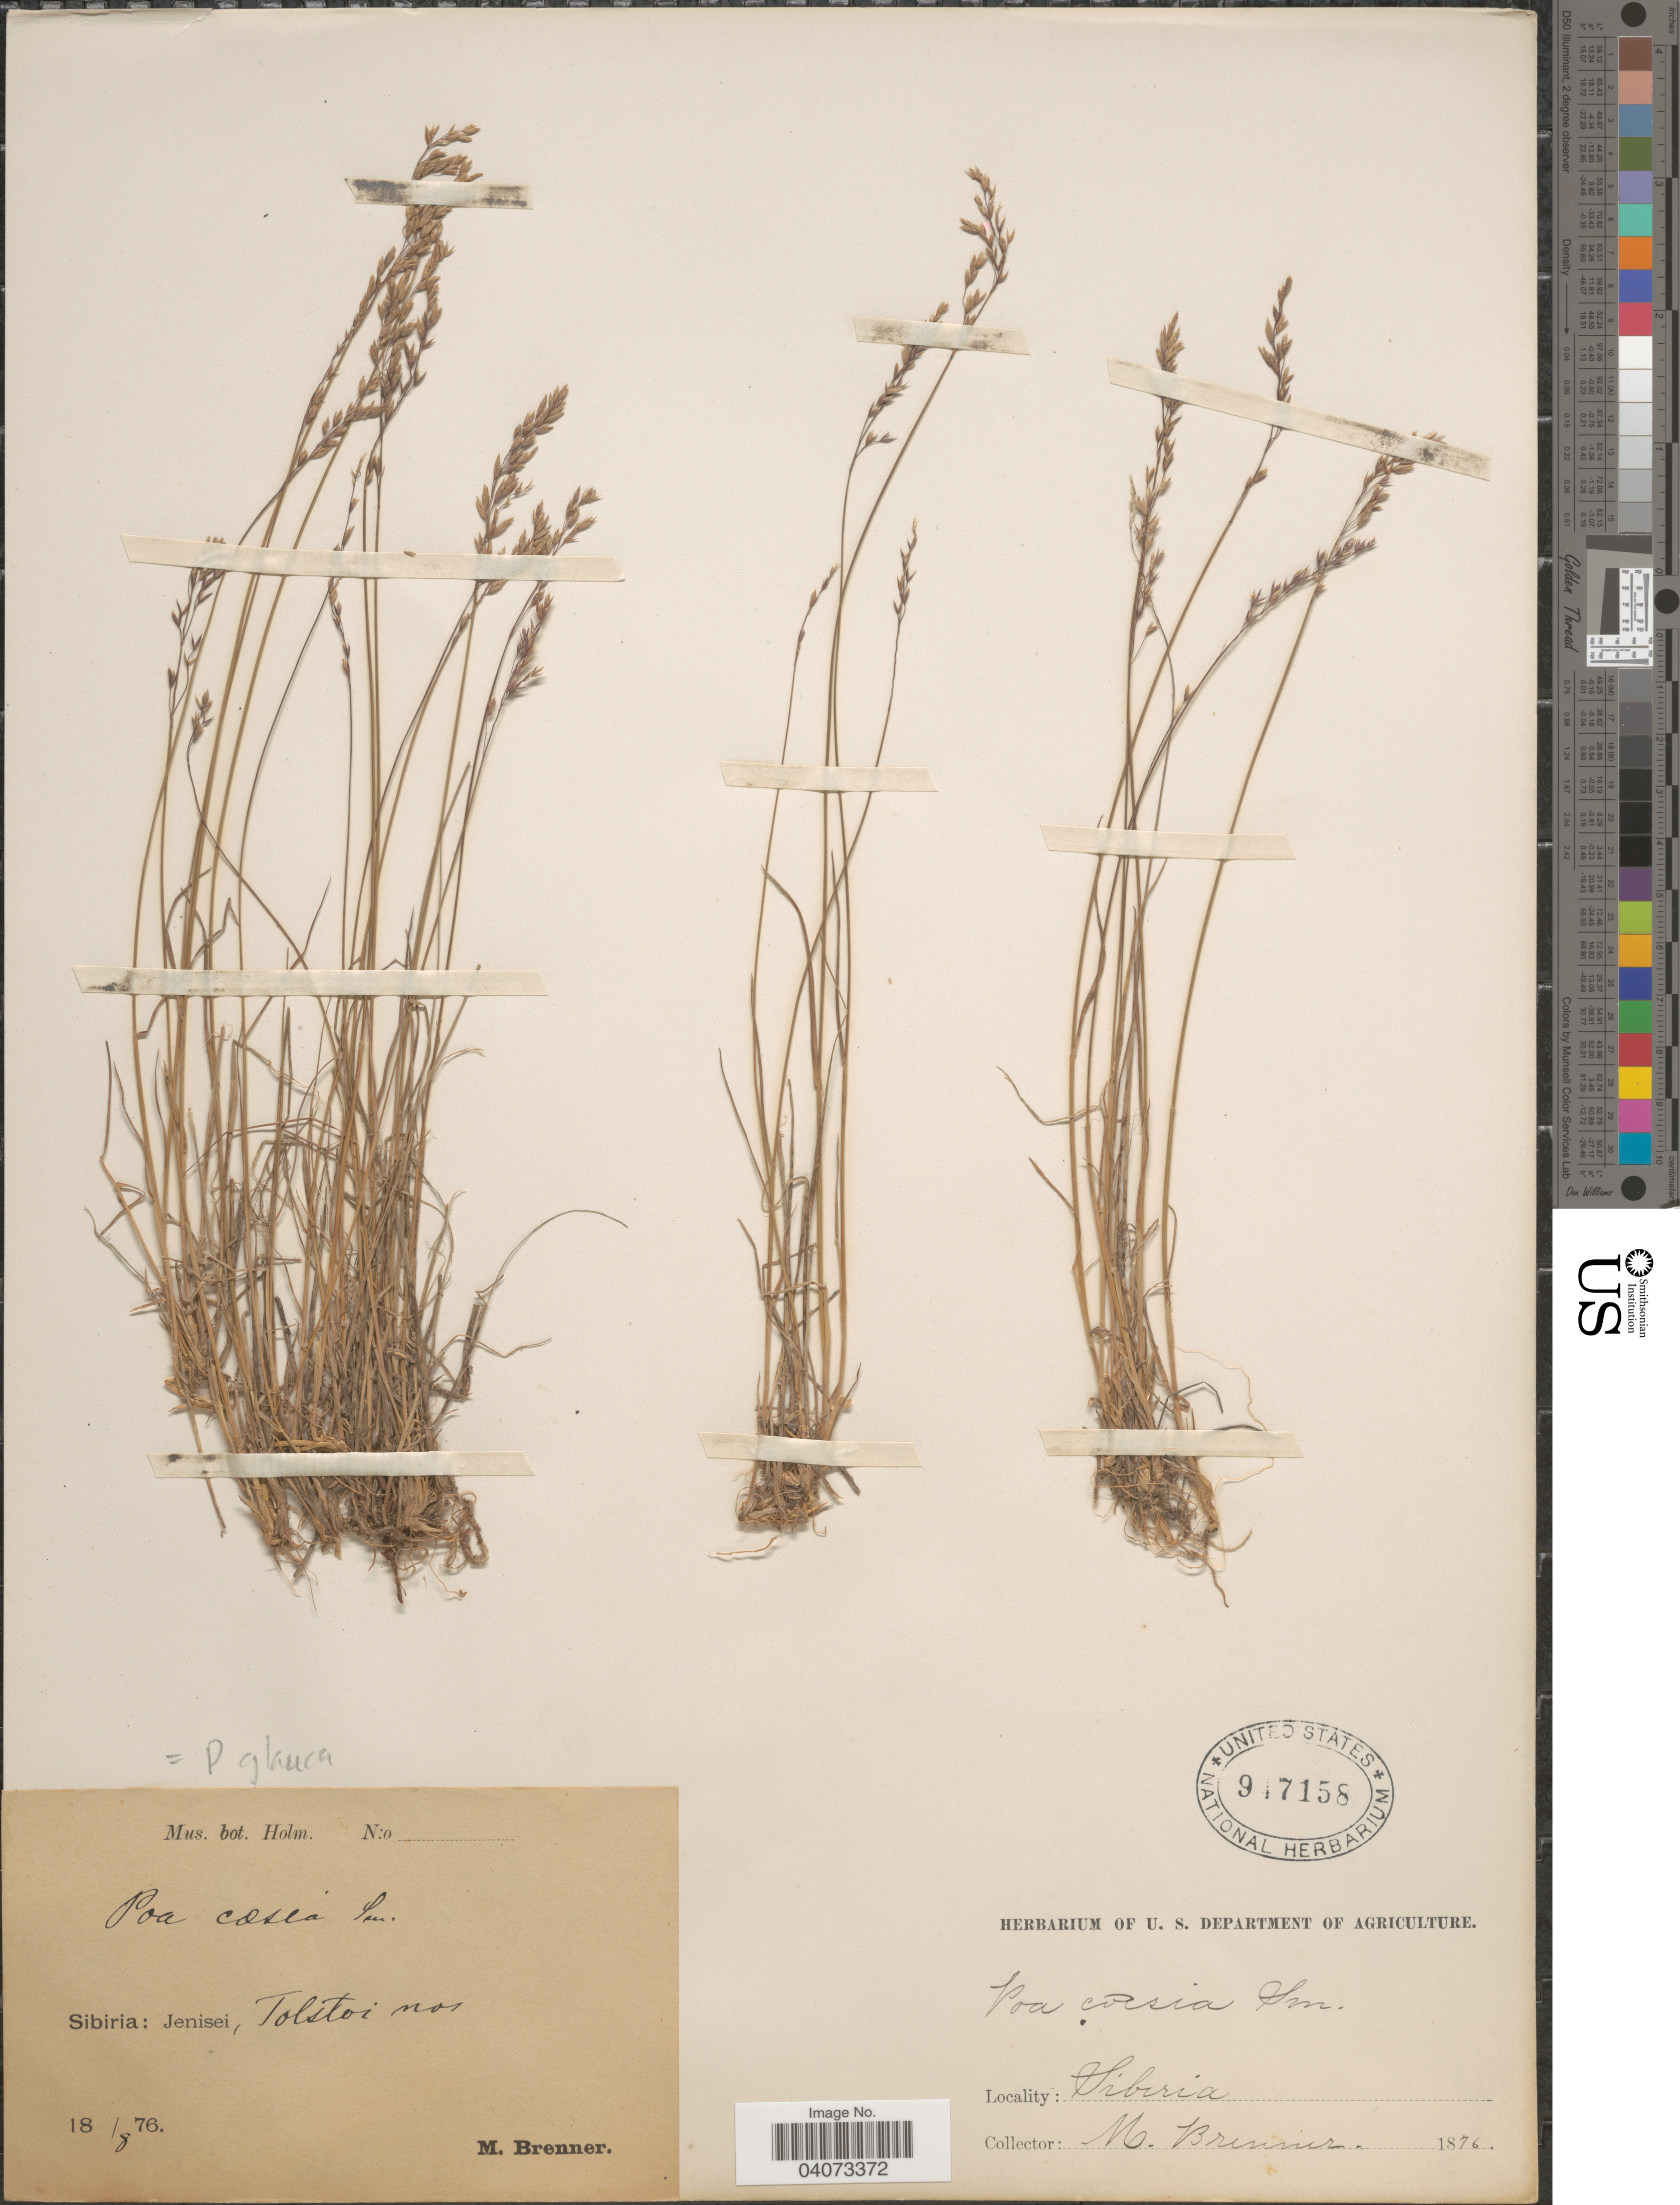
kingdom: Plantae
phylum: Tracheophyta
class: Liliopsida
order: Poales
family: Poaceae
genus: Poa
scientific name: Poa glauca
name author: Vahl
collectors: M. Brenner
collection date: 1876-08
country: Russian Federation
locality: Sibiria: Jenisei, Tolstoi noi.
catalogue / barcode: US 947158